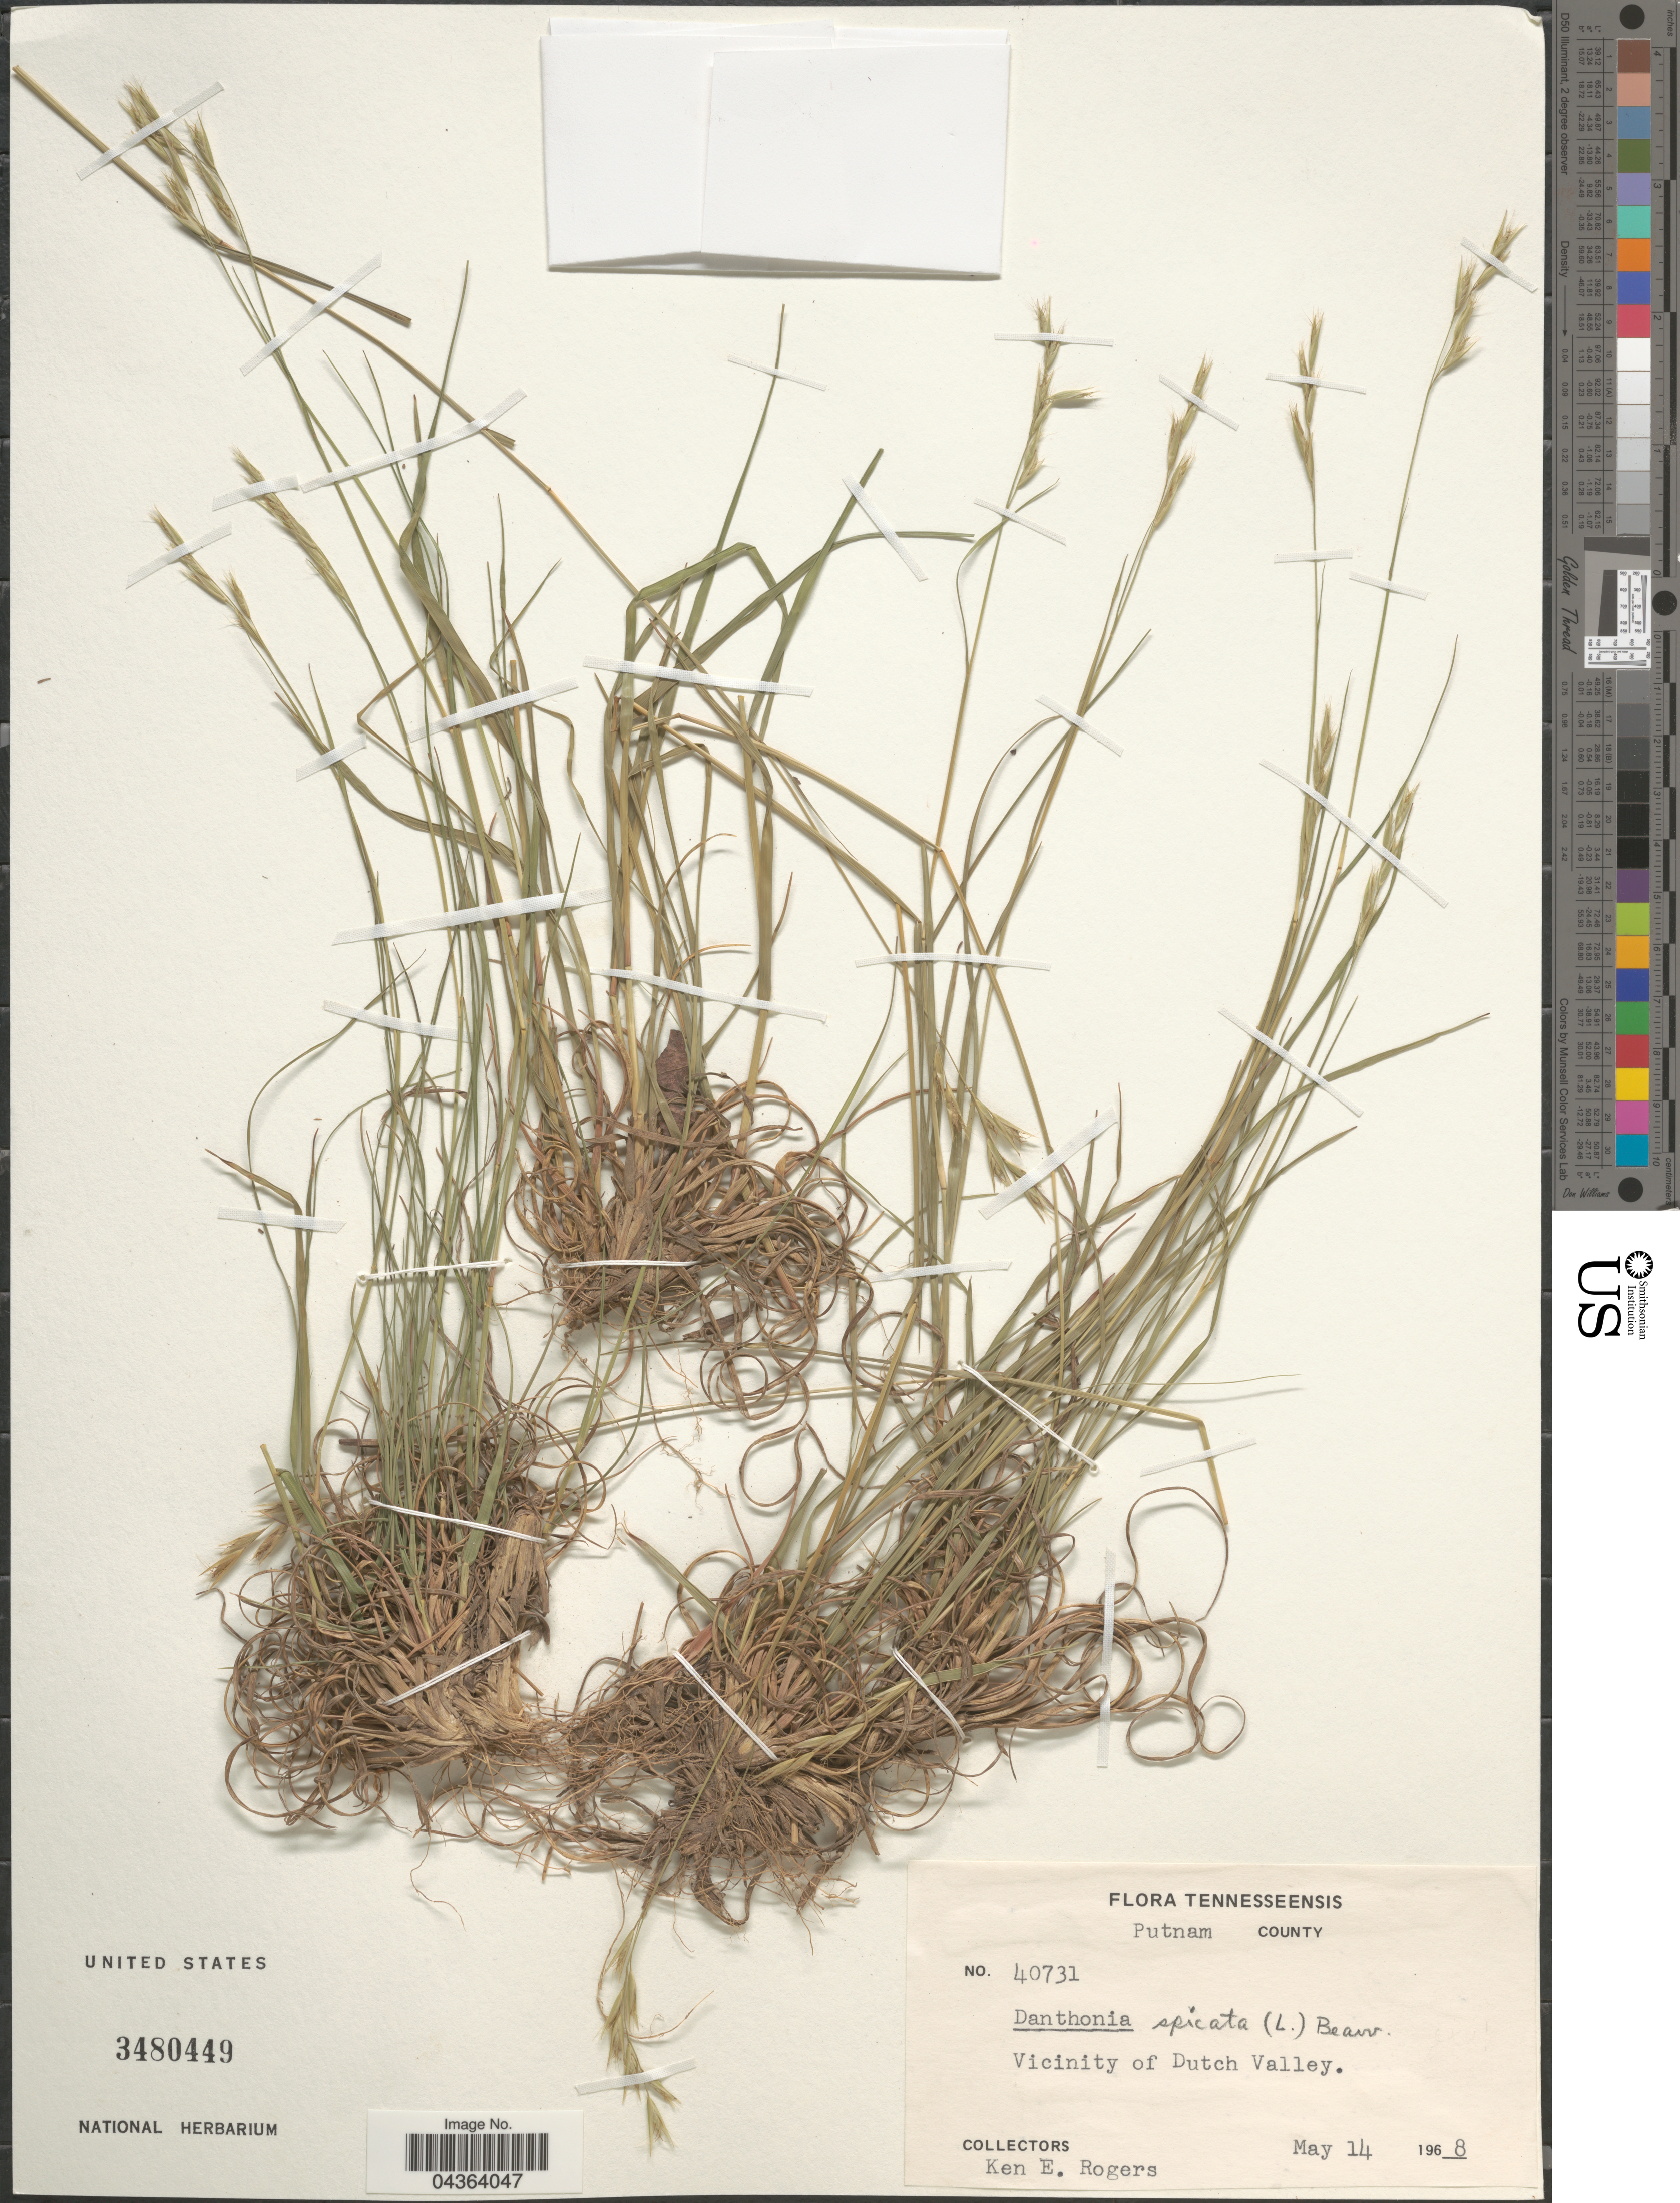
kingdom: Plantae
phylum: Tracheophyta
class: Liliopsida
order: Poales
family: Poaceae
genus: Danthonia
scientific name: Danthonia spicata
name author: (L.) P. Beauv. ex Roem. & Schult.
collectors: K. Rogers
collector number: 40731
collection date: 1968-05-14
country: United States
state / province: Tennessee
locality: Putnam County. Vicinity of Dutch Valley.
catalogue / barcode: US 3480449